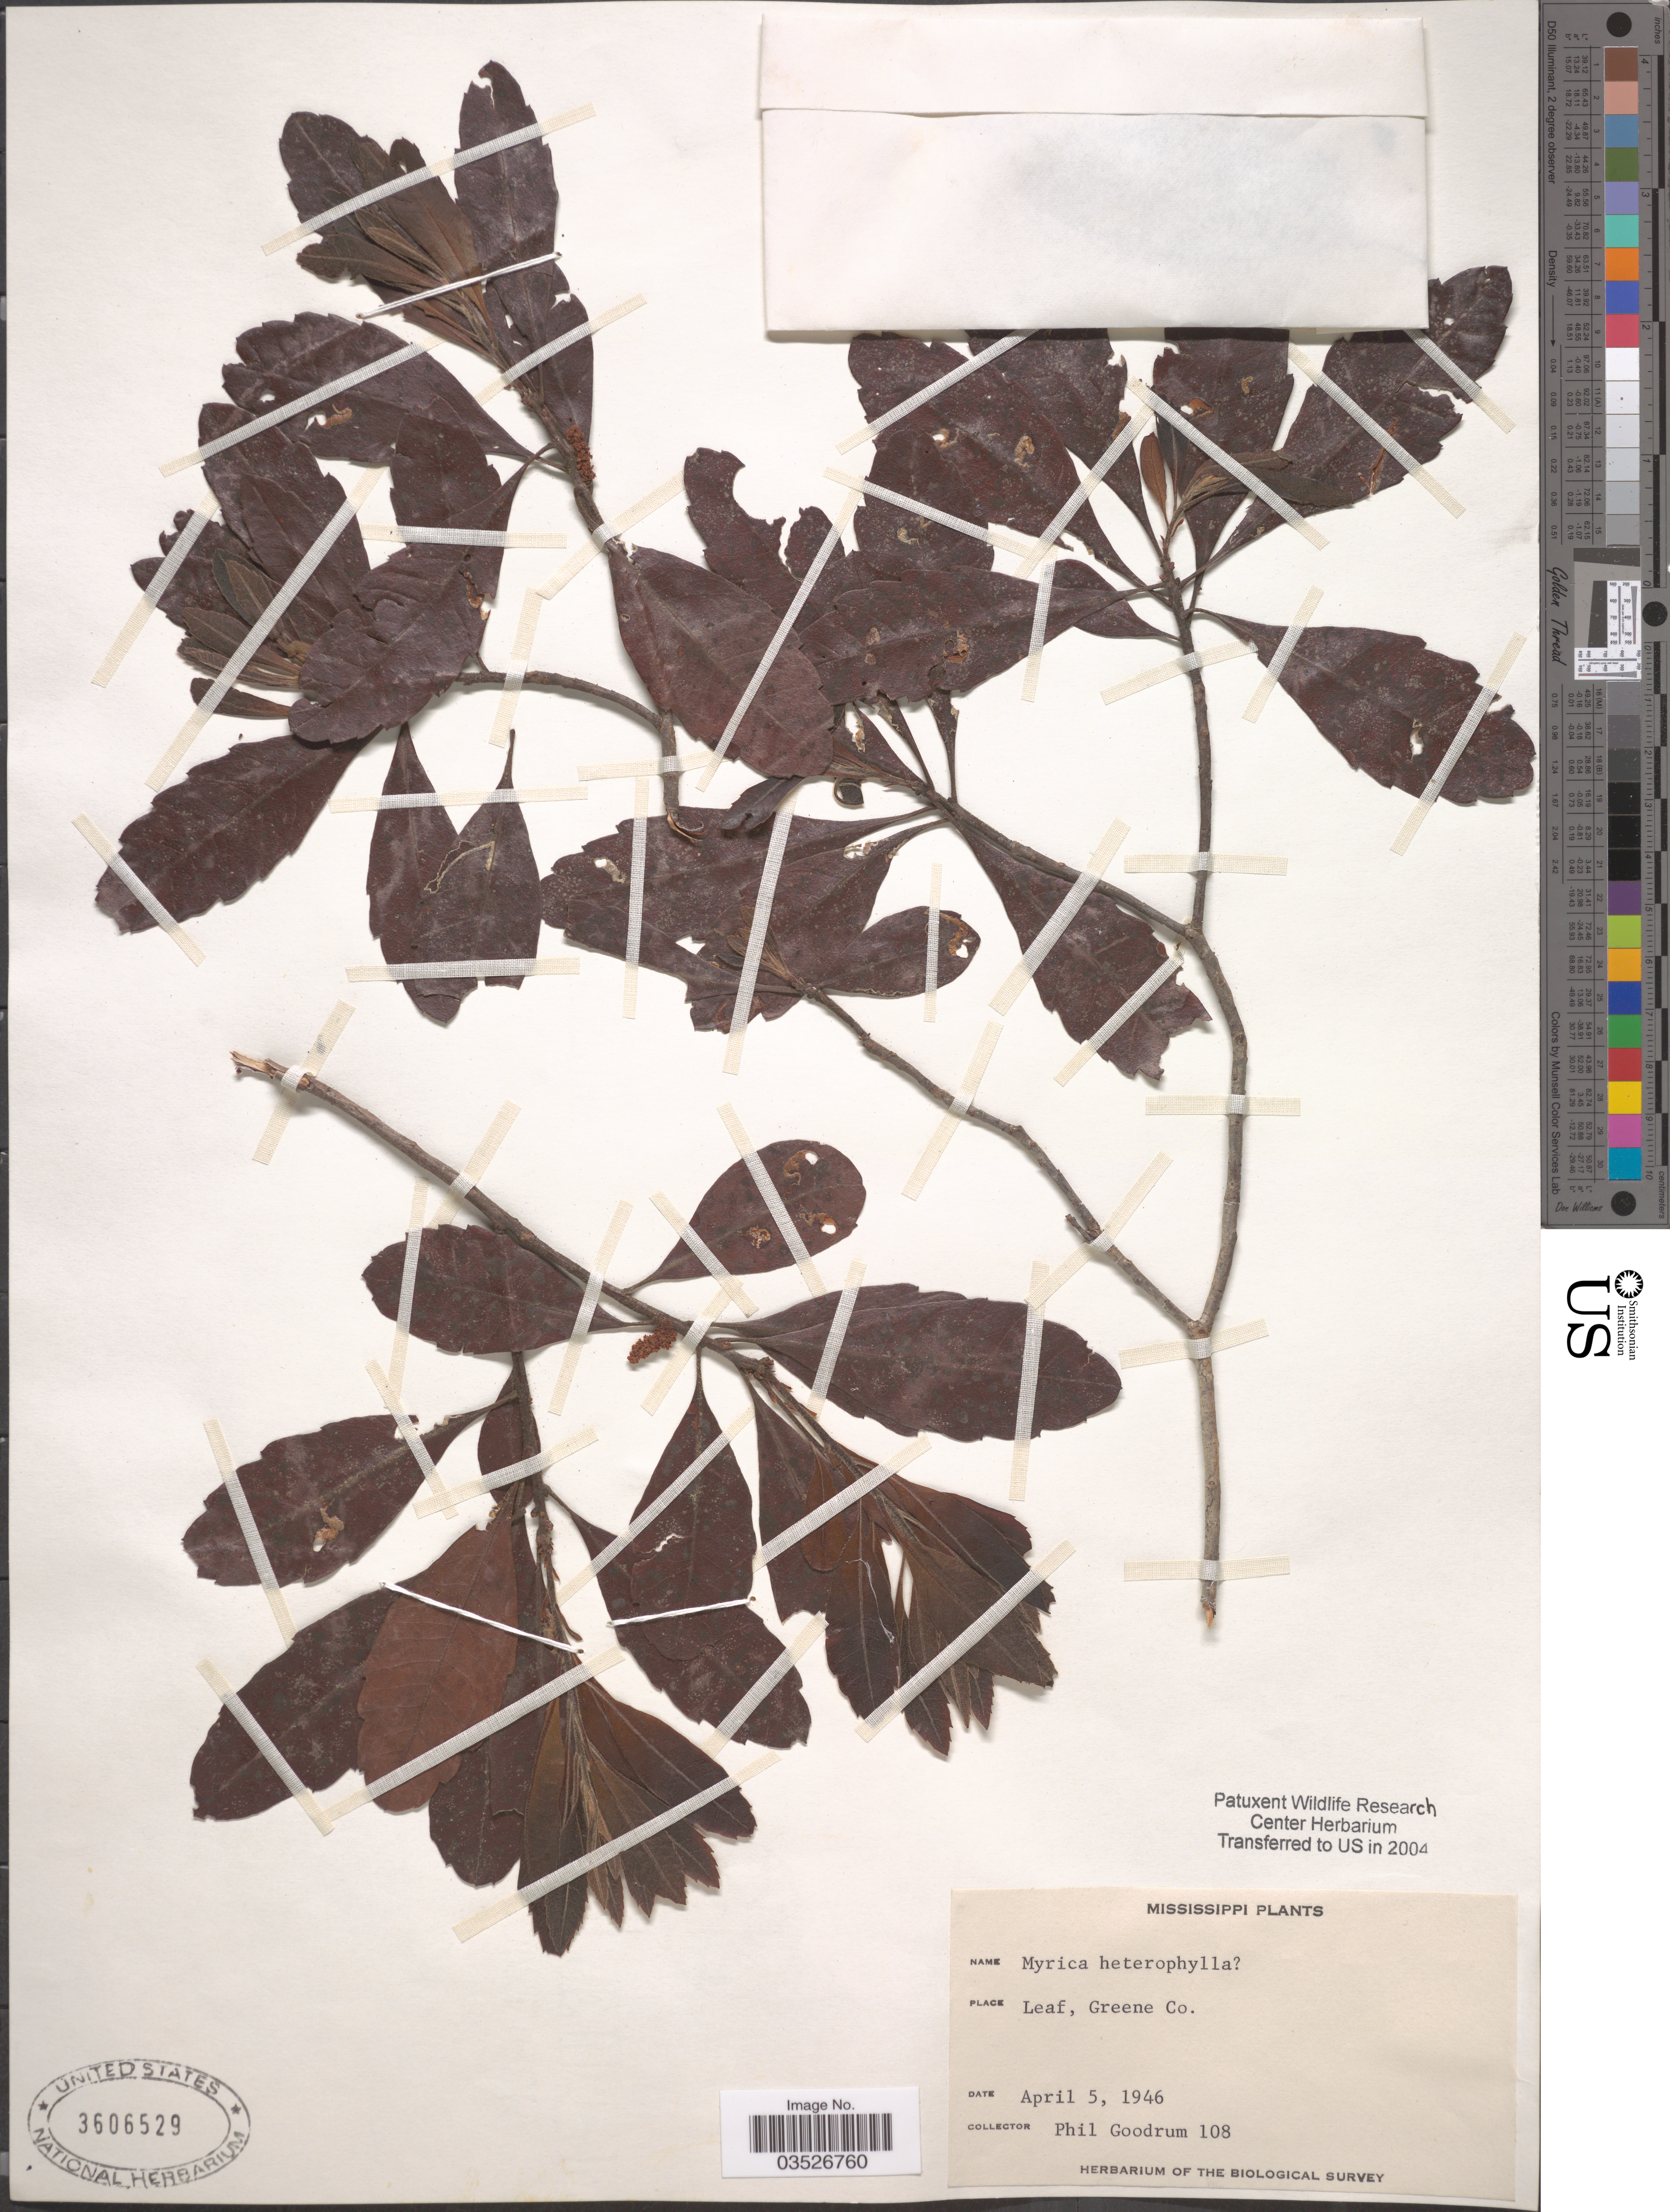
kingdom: Plantae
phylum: Tracheophyta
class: Magnoliopsida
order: Fagales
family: Myricaceae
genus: Morella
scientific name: Morella caroliniensis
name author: (Mill.) Small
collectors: P. Goodrum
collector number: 108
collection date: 1946-04-05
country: United States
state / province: Mississippi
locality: Leaf, Greene Co.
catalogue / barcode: US 3606529